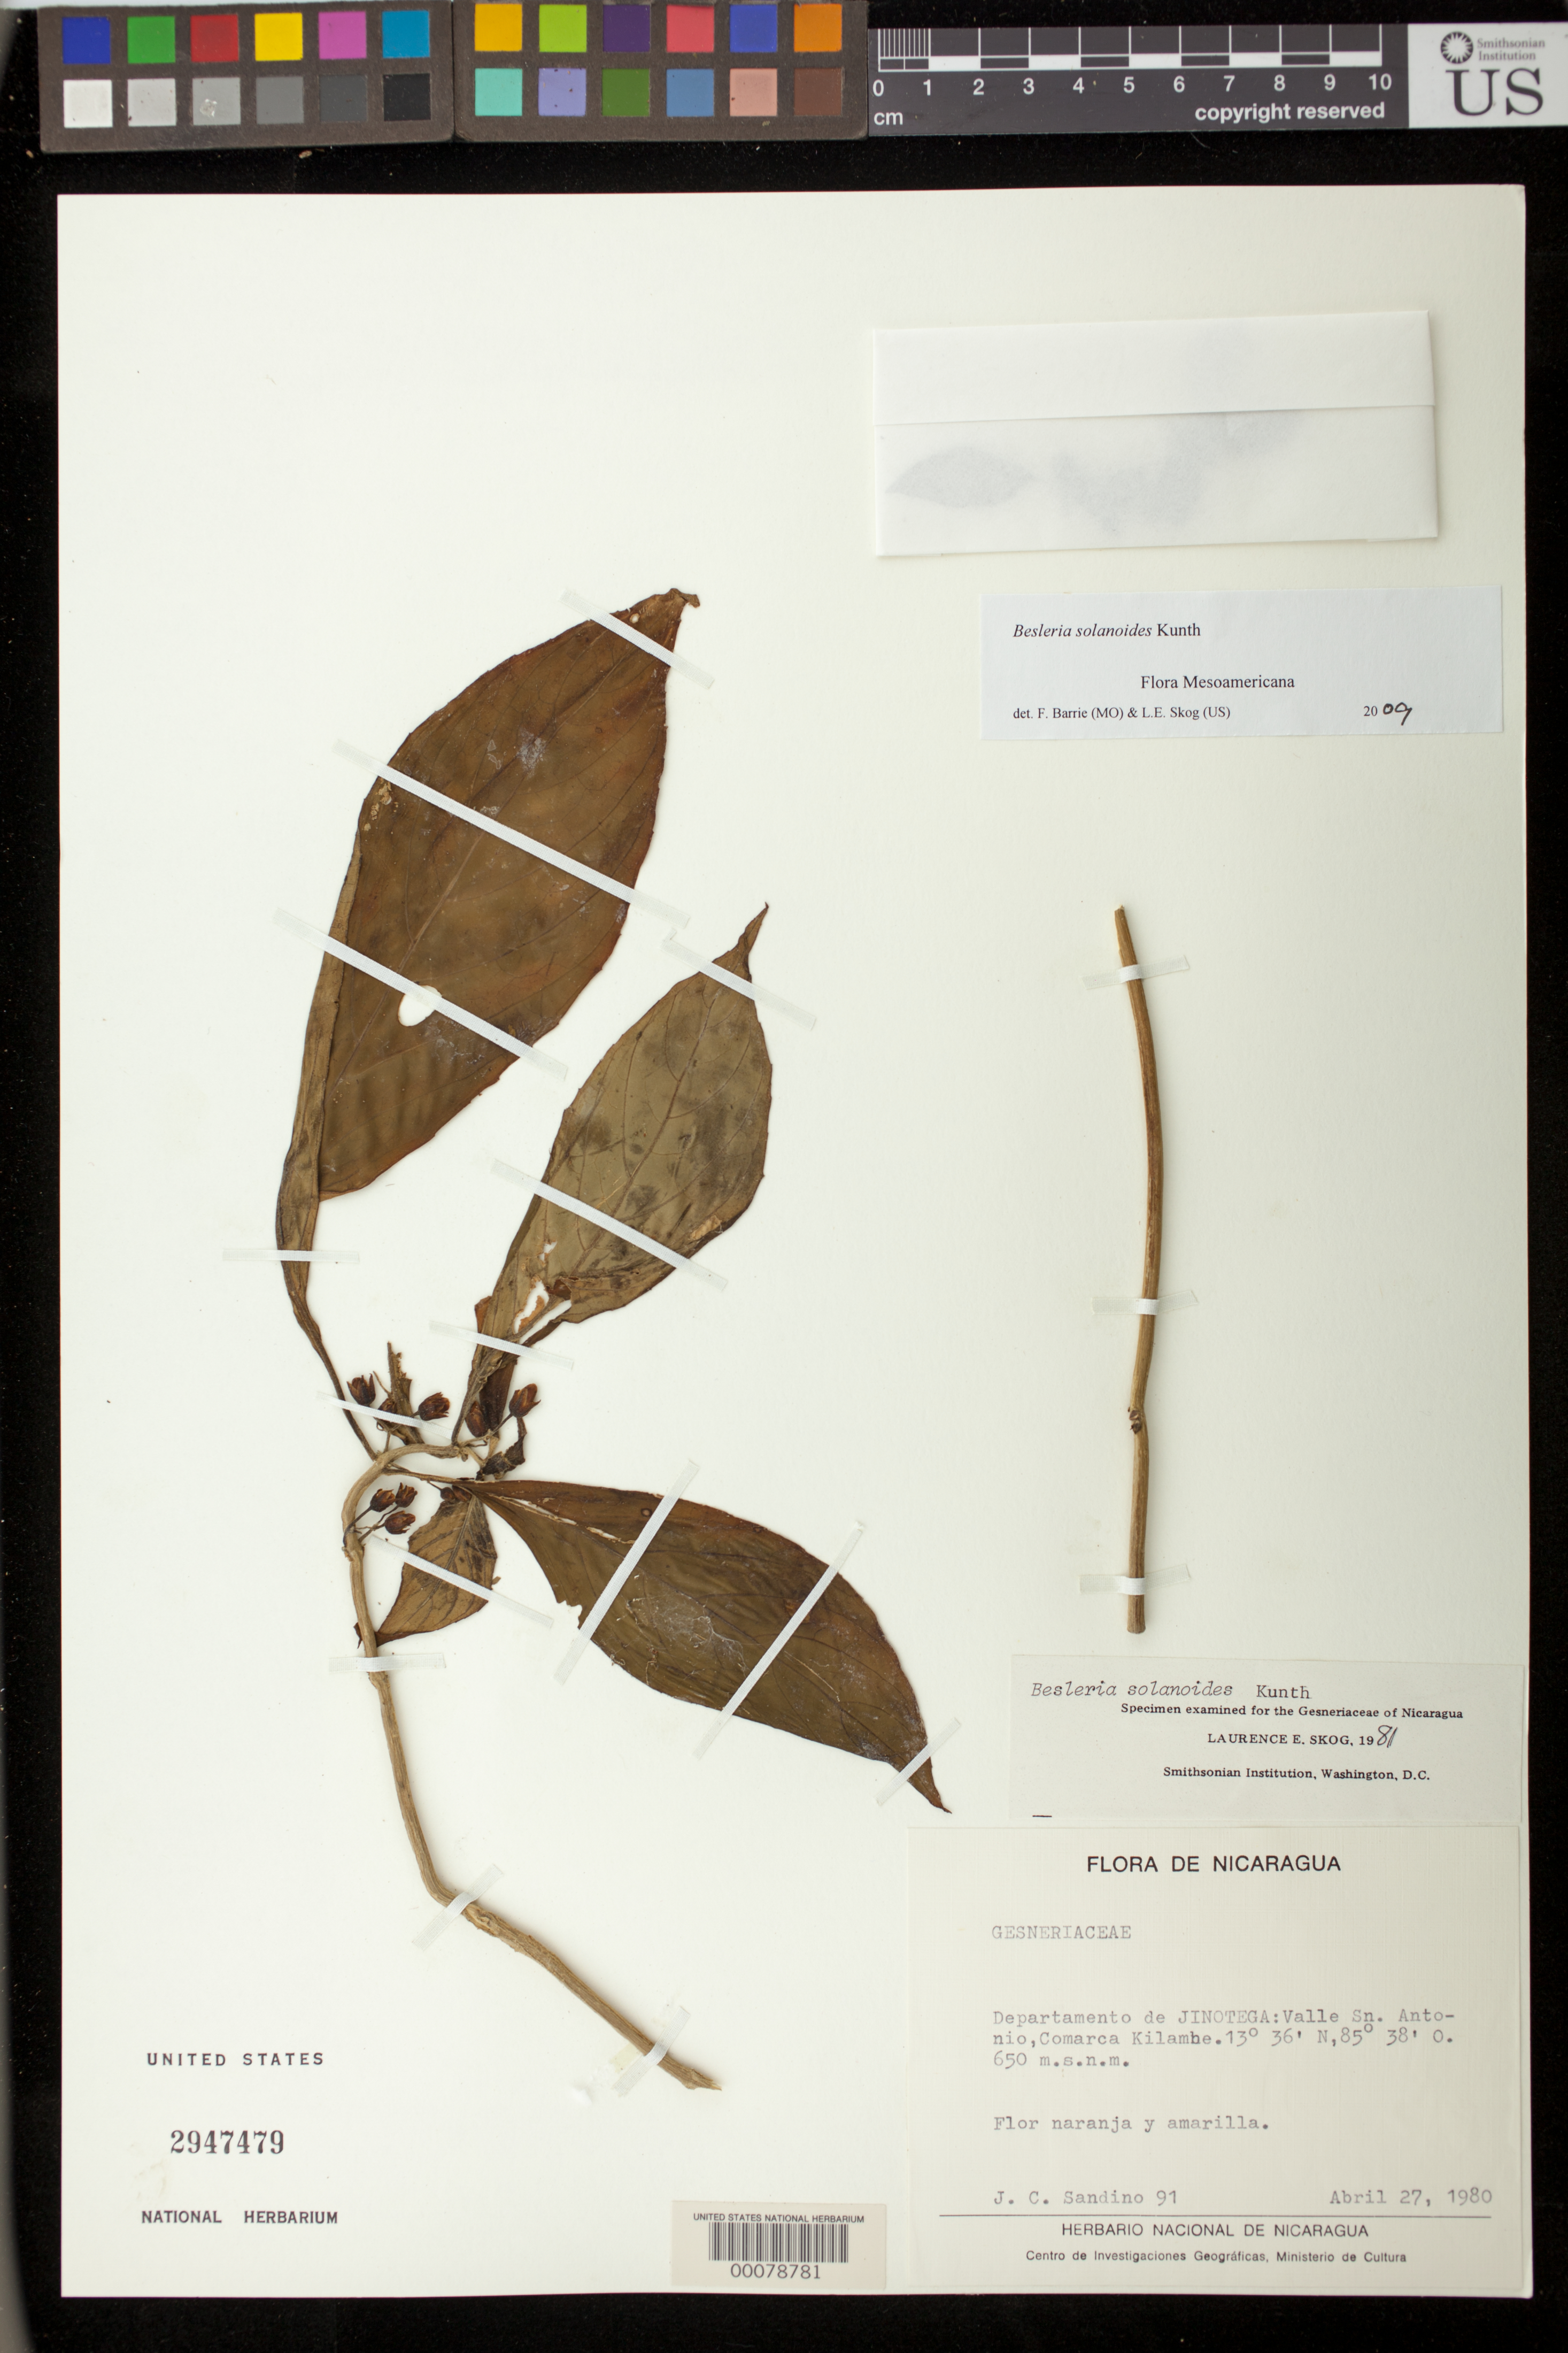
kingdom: Plantae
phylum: Tracheophyta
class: Magnoliopsida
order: Lamiales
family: Gesneriaceae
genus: Besleria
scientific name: Besleria solanoides var. solanoides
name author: Kunth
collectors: J. Sandino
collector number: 91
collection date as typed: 27 Apr 1980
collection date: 1980-04-27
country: Nicaragua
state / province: Jinotega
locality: Valle Sn. Antonio, Comarca Kilambe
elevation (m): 650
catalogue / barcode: US 2947479